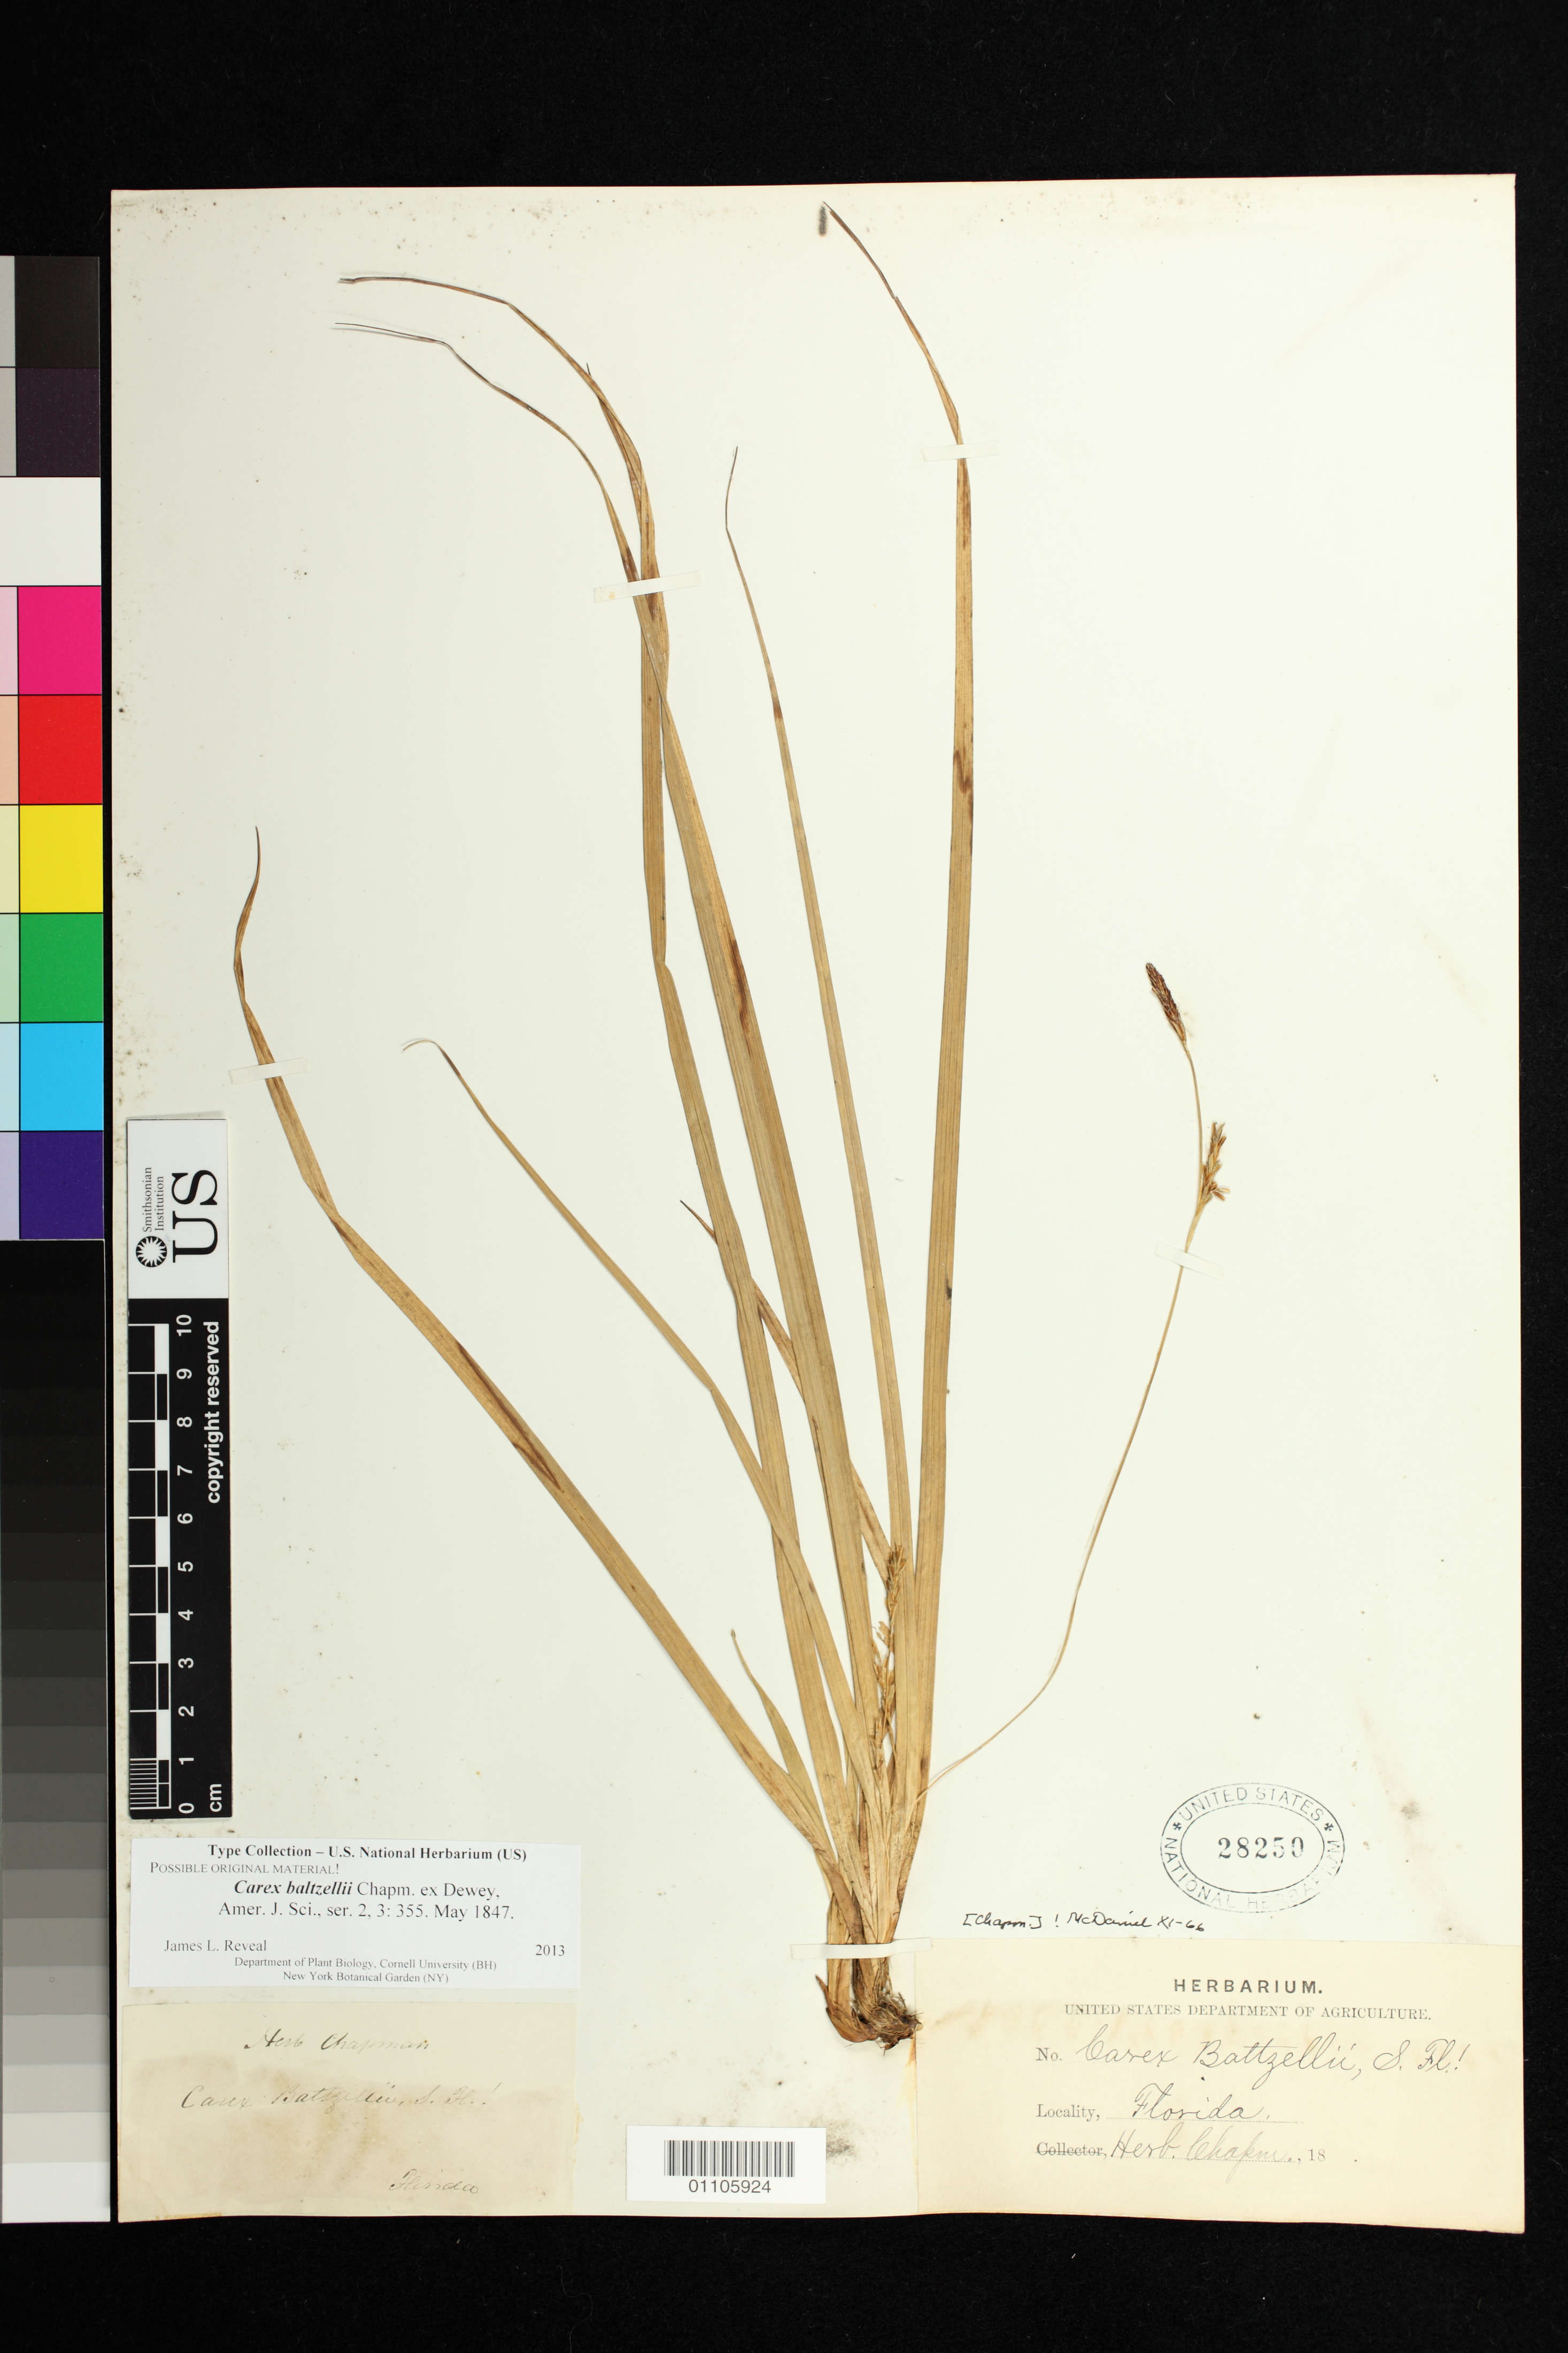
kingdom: Plantae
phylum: Tracheophyta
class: Liliopsida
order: Poales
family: Cyperaceae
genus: Carex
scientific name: Carex baltzellii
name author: Chapm. ex Dewey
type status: Possible Type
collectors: A. W. Chapman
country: United States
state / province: Florida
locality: S. Fl.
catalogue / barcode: US 28250